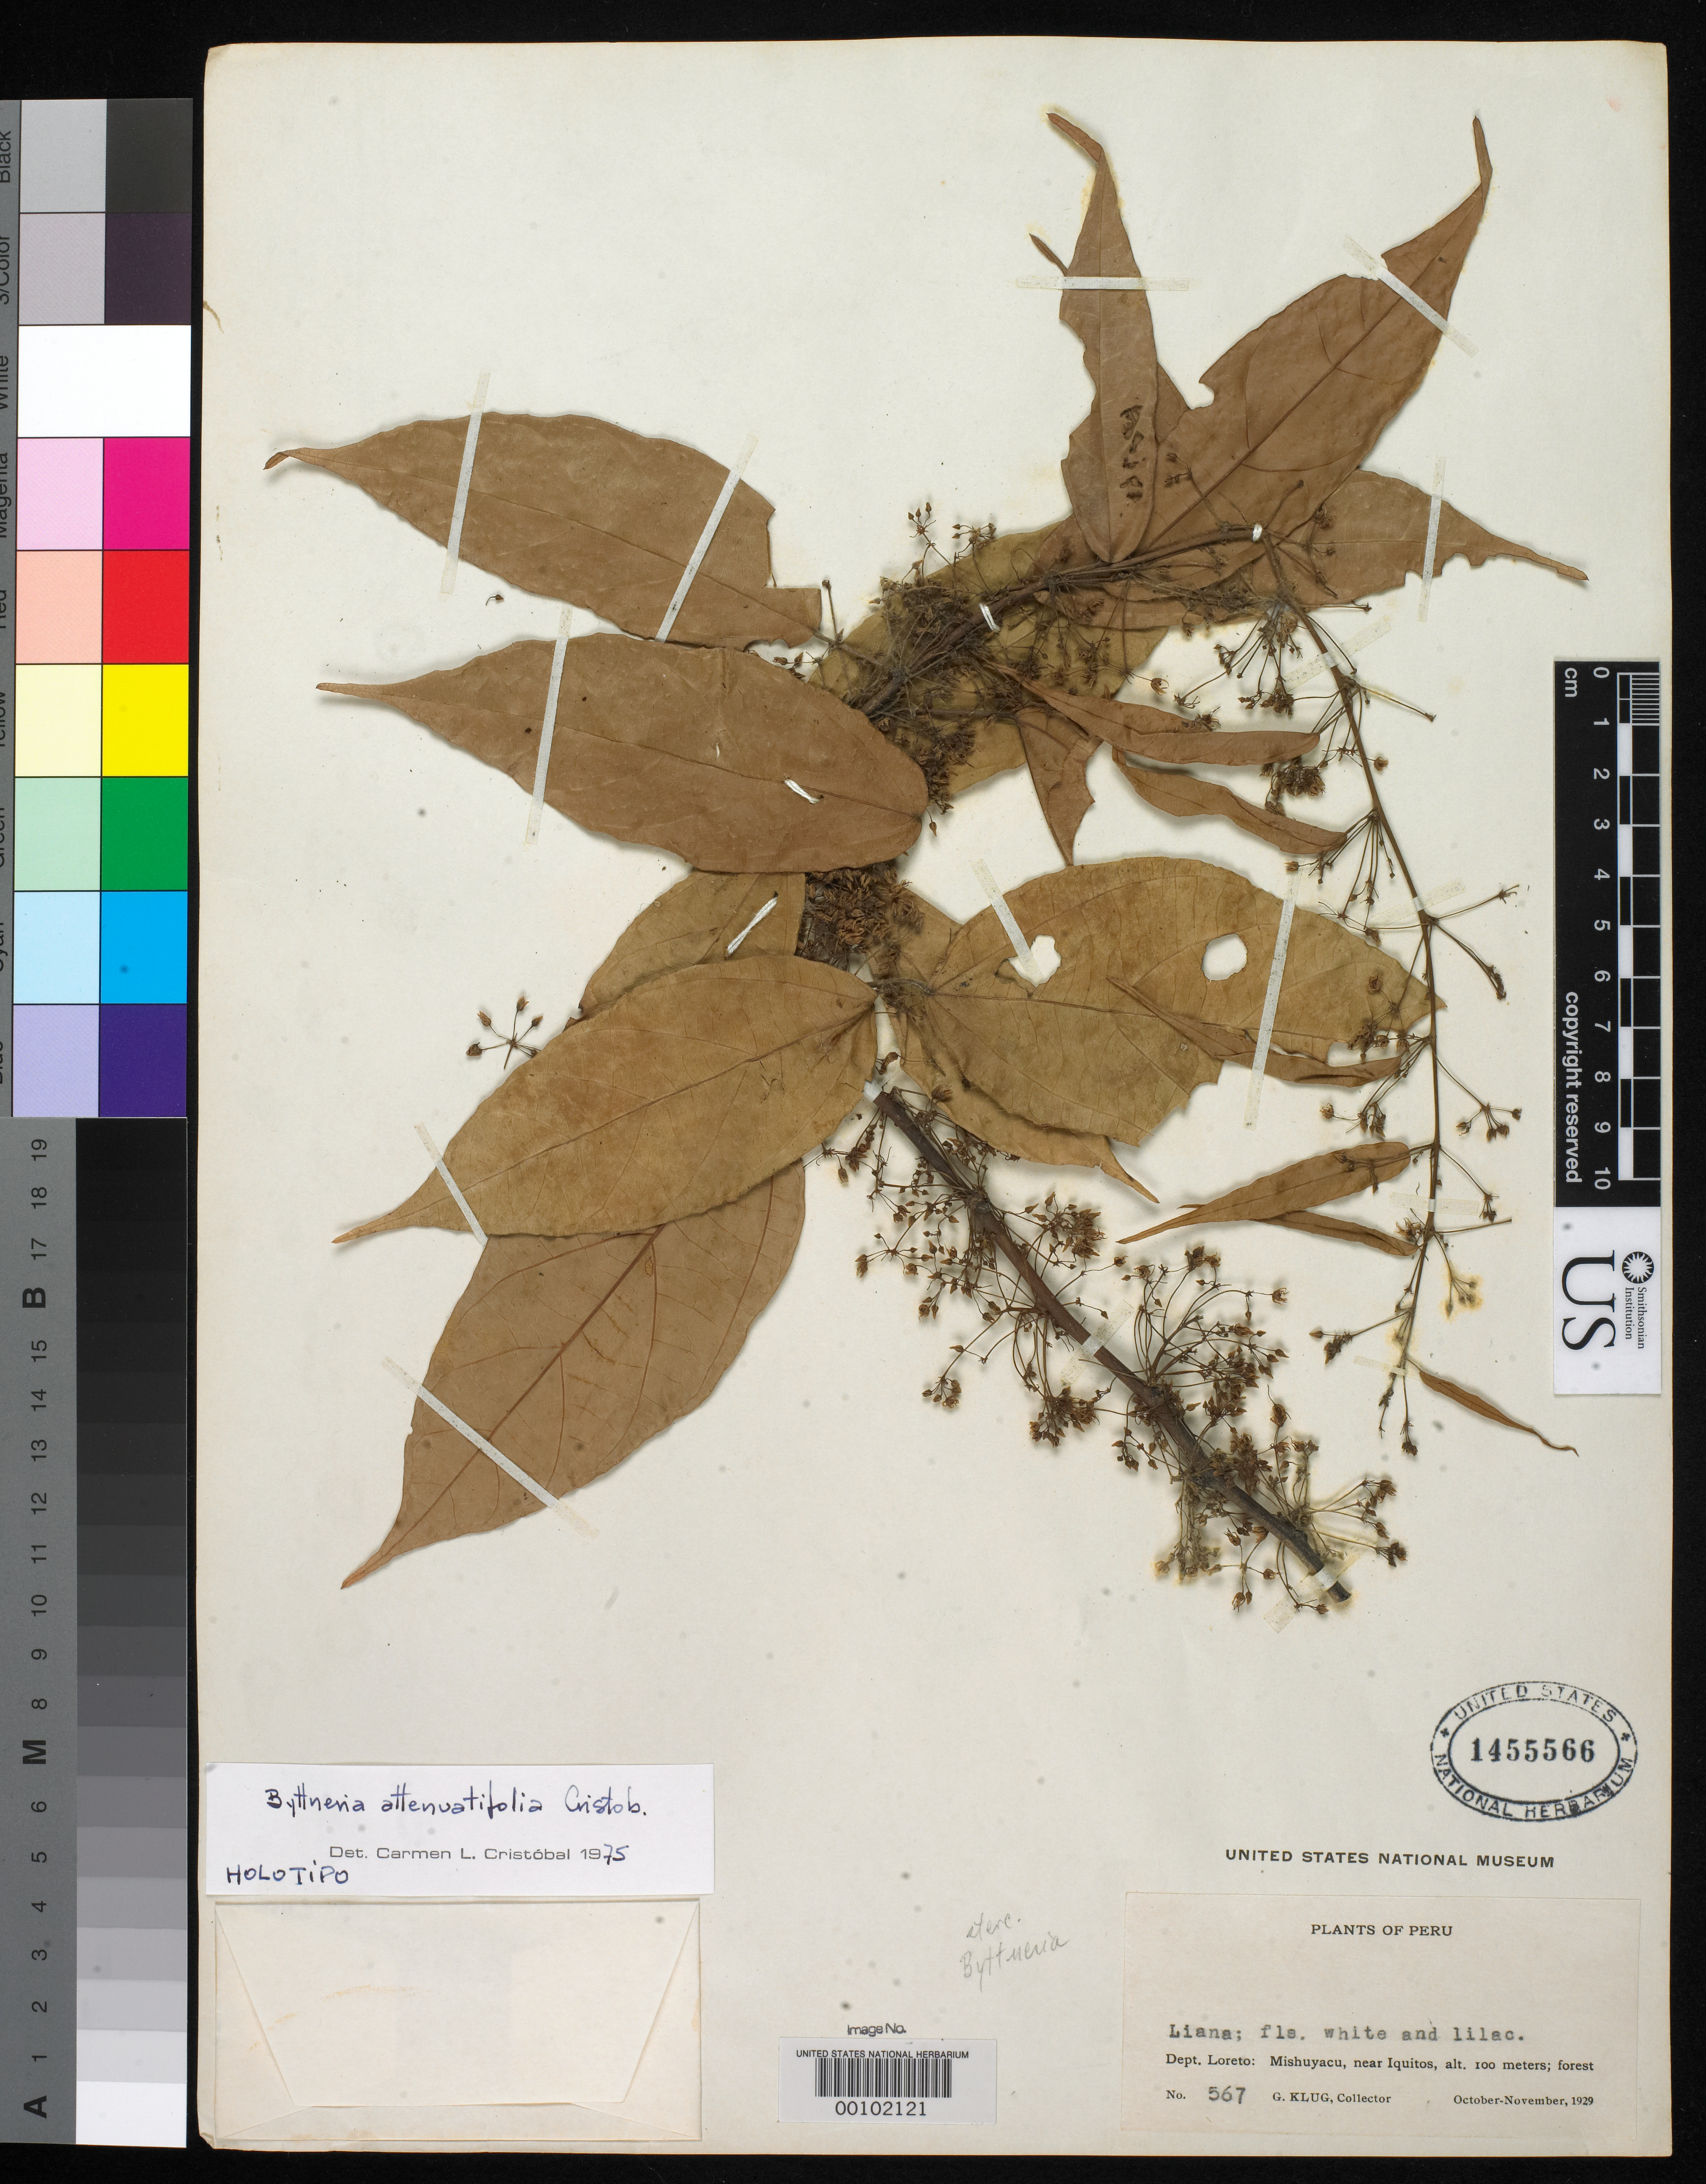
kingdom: Plantae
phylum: Tracheophyta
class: Magnoliopsida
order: Malvales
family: Malvaceae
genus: Byttneria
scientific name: Byttneria attenuatifolia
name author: Cristóbal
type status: Holotype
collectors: G. Klug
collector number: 567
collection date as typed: Oct 1929 to -- Nov 1929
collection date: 1929-10/1929-11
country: Peru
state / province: Loreto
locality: Mishuyacu, near Iquitos.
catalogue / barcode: US 1455566